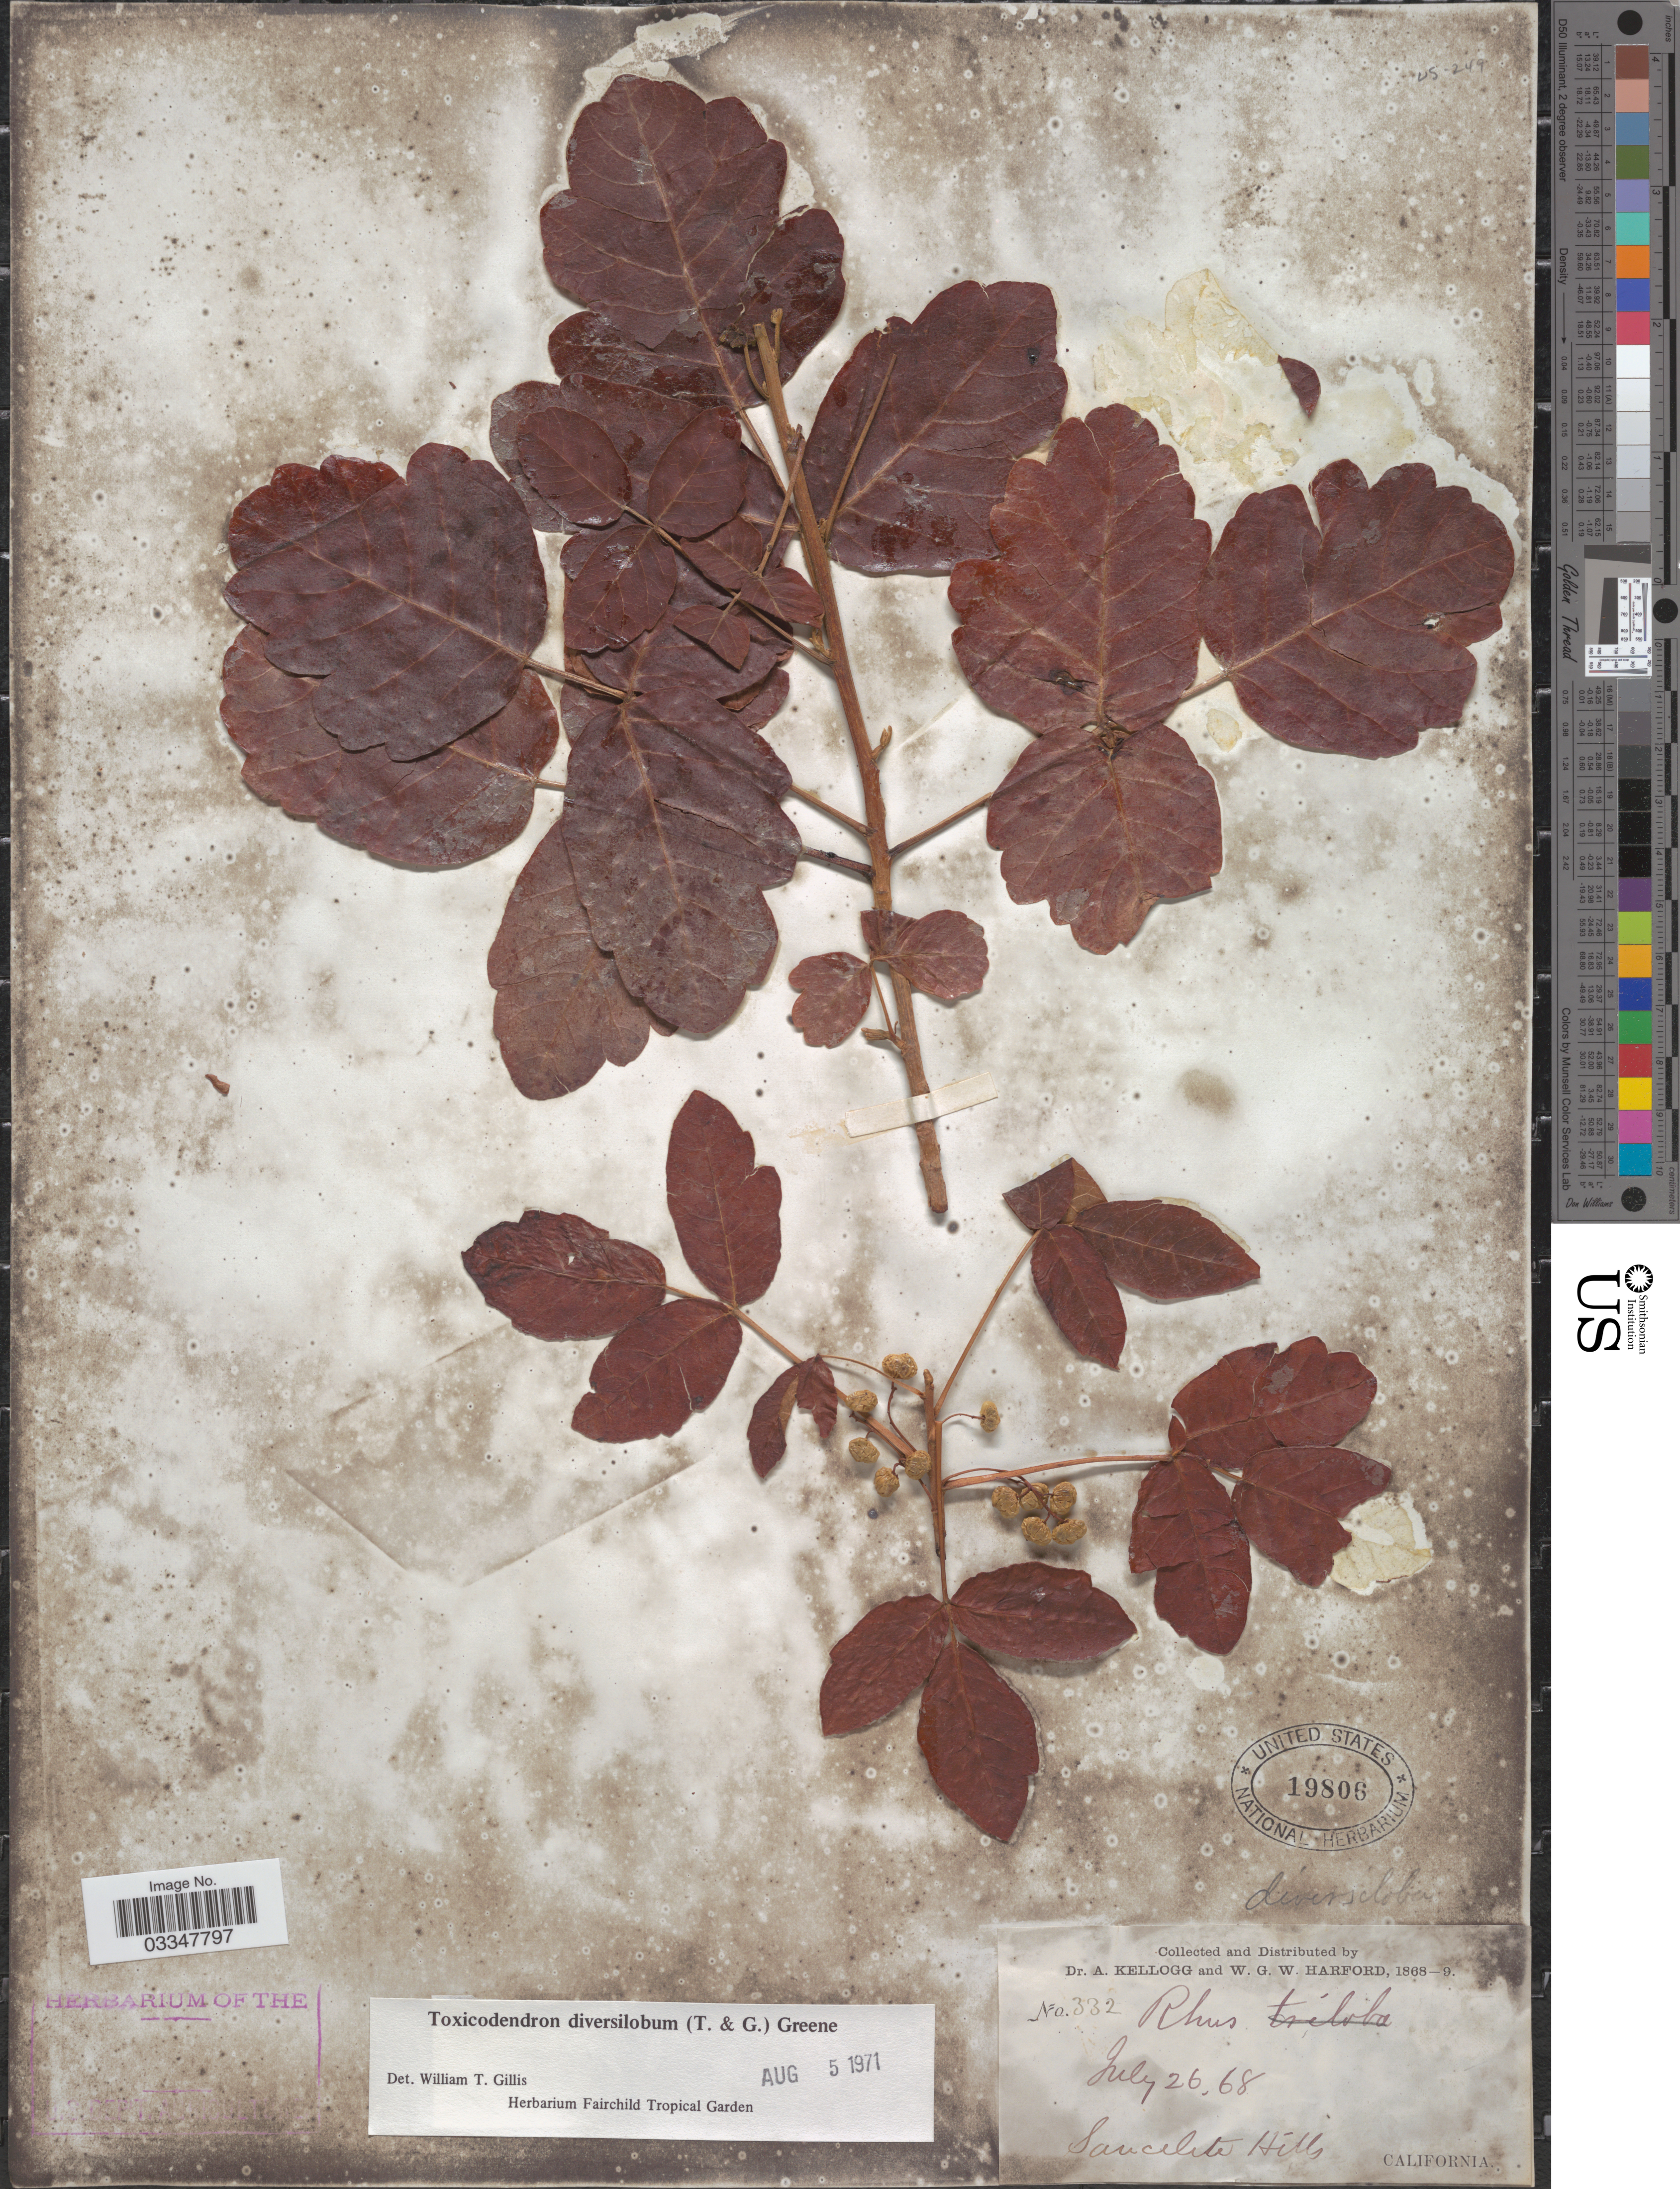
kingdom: Plantae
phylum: Tracheophyta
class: Magnoliopsida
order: Sapindales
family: Anacardiaceae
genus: Toxicodendron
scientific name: Toxicodendron diversilobum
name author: (Torr. & A. Gray) Greene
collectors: A. Kellogg & W. G. W. Harford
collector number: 332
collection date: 1868-07-26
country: United States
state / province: California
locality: Saucelito Hills.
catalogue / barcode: US 19806